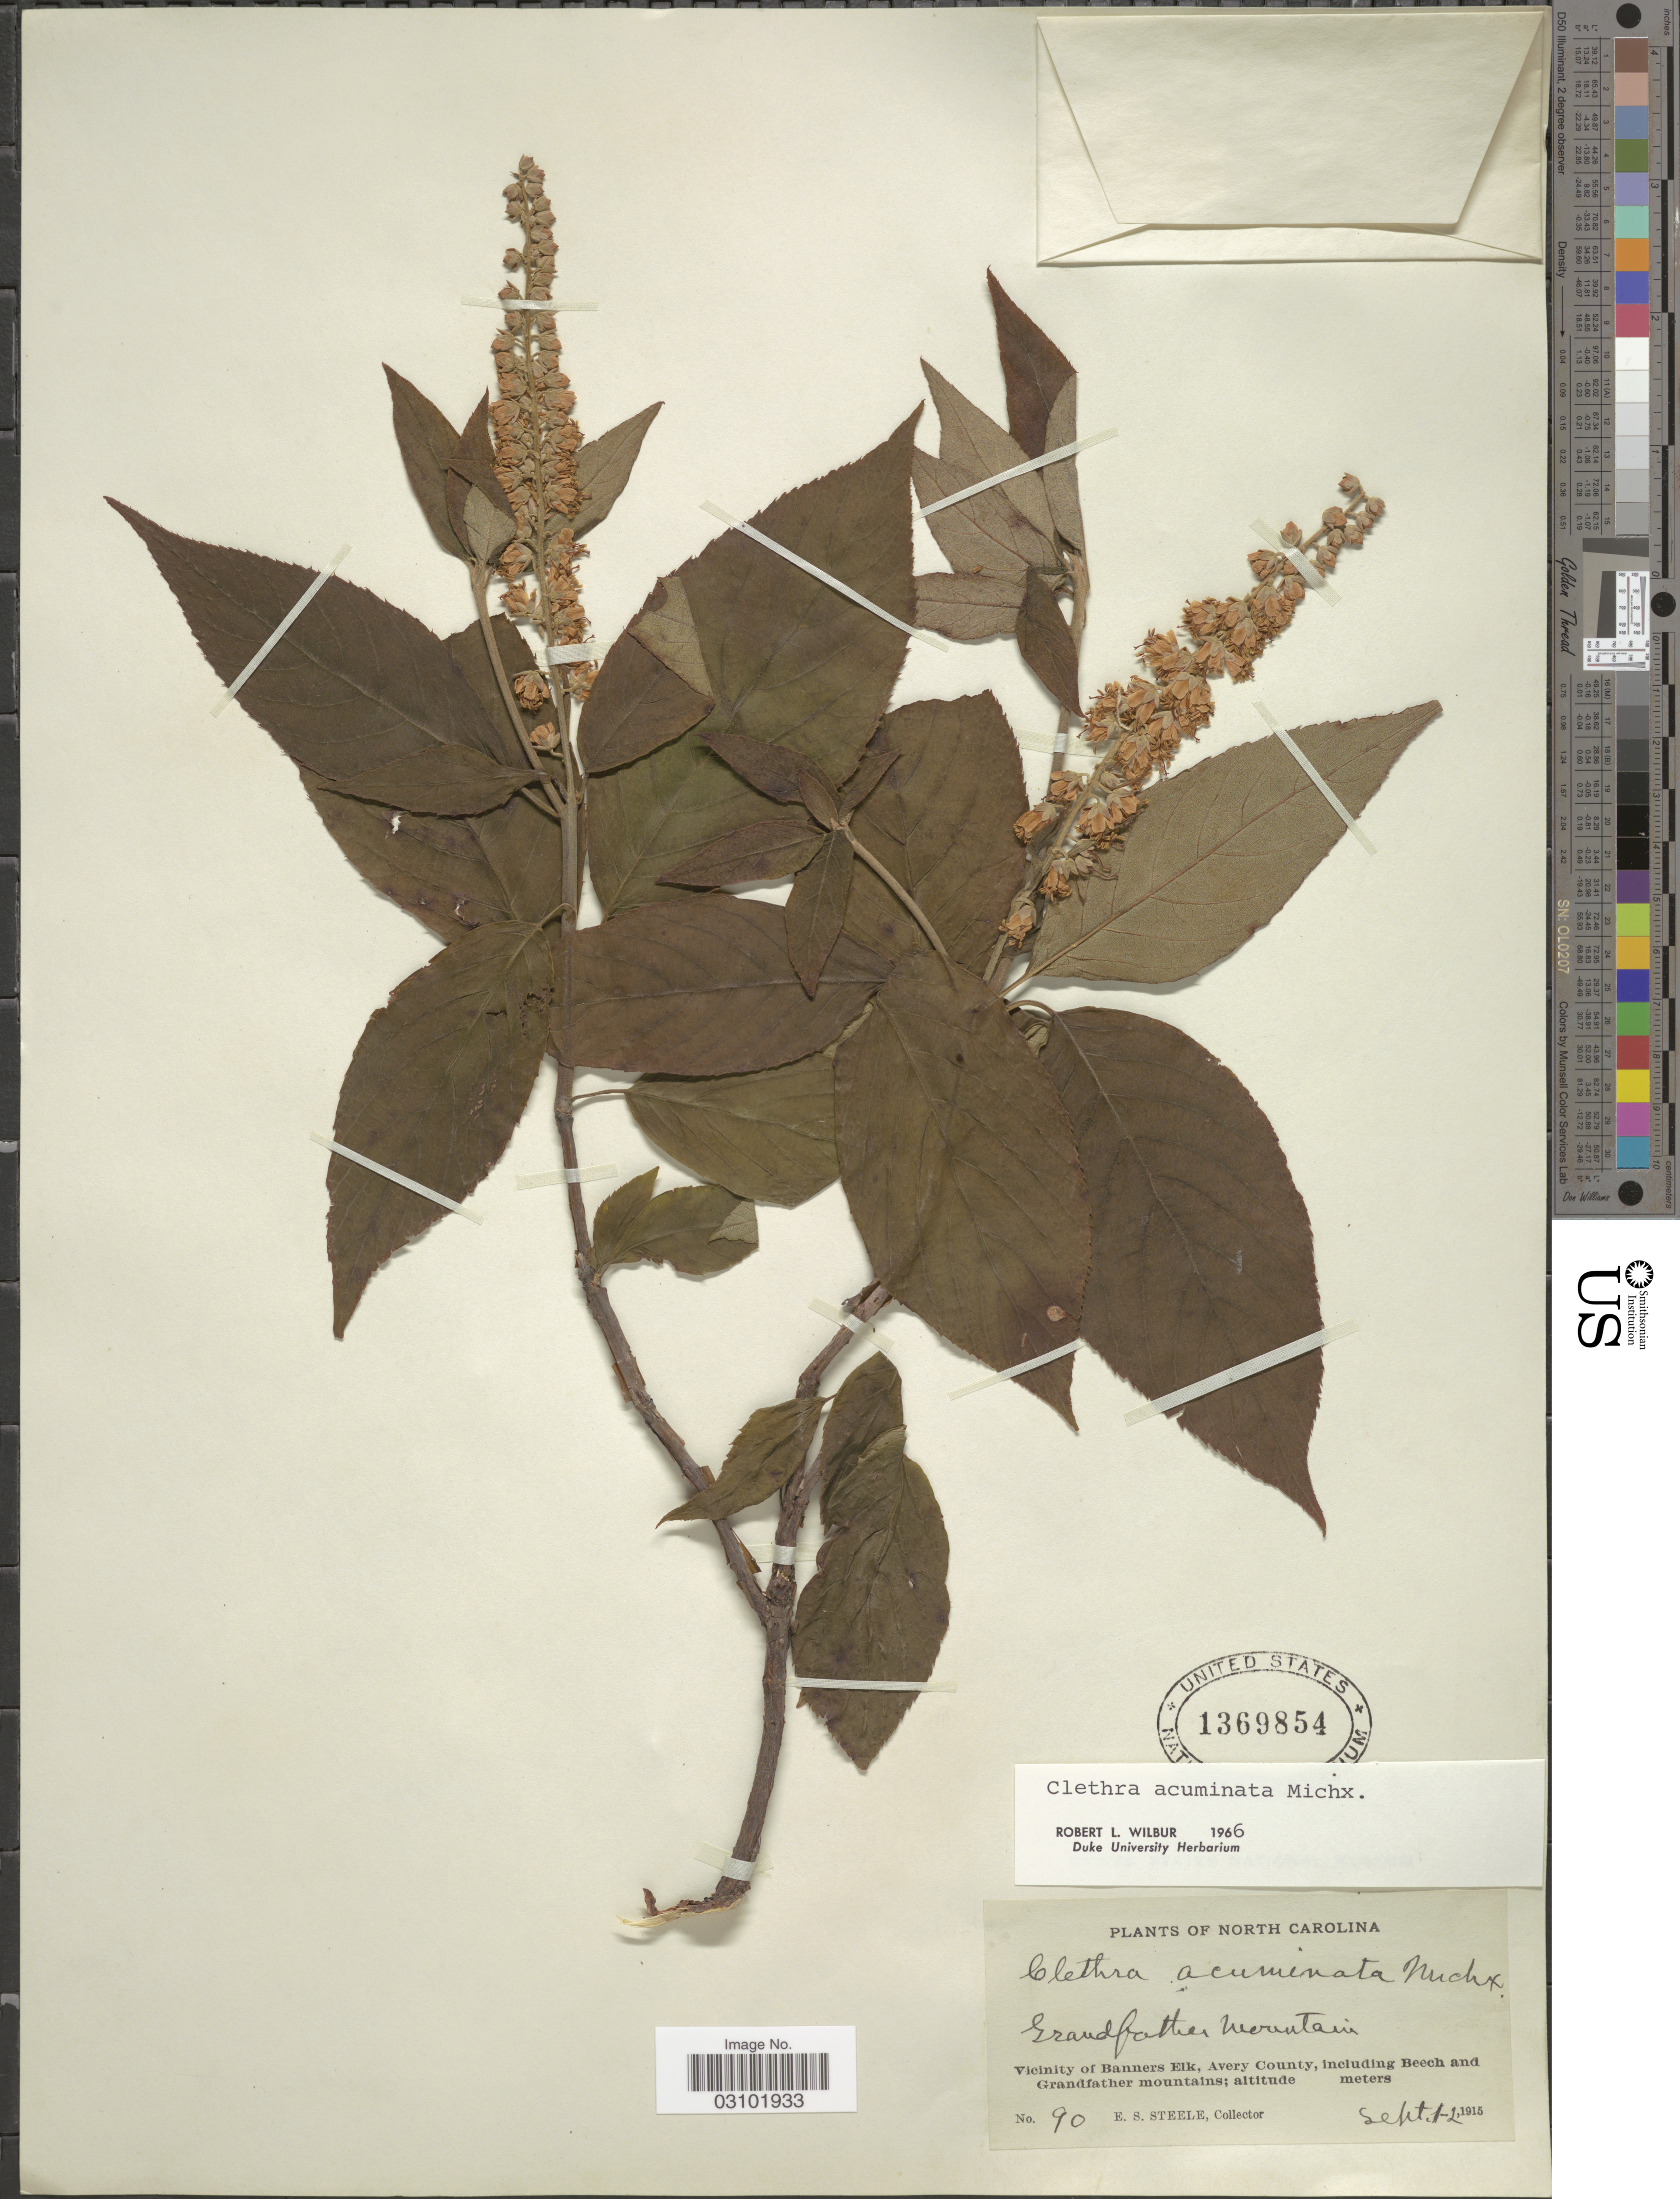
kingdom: Plantae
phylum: Tracheophyta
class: Magnoliopsida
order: Ericales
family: Clethraceae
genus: Clethra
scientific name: Clethra acuminata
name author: Michx.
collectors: E. Steele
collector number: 90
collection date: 1915-09-01/1915-09-02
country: United States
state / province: North Carolina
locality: Grandfather mountain. Vicinity of Banners Elk, Avery County, including Beech and Grandfather mountains.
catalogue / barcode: US 1369854